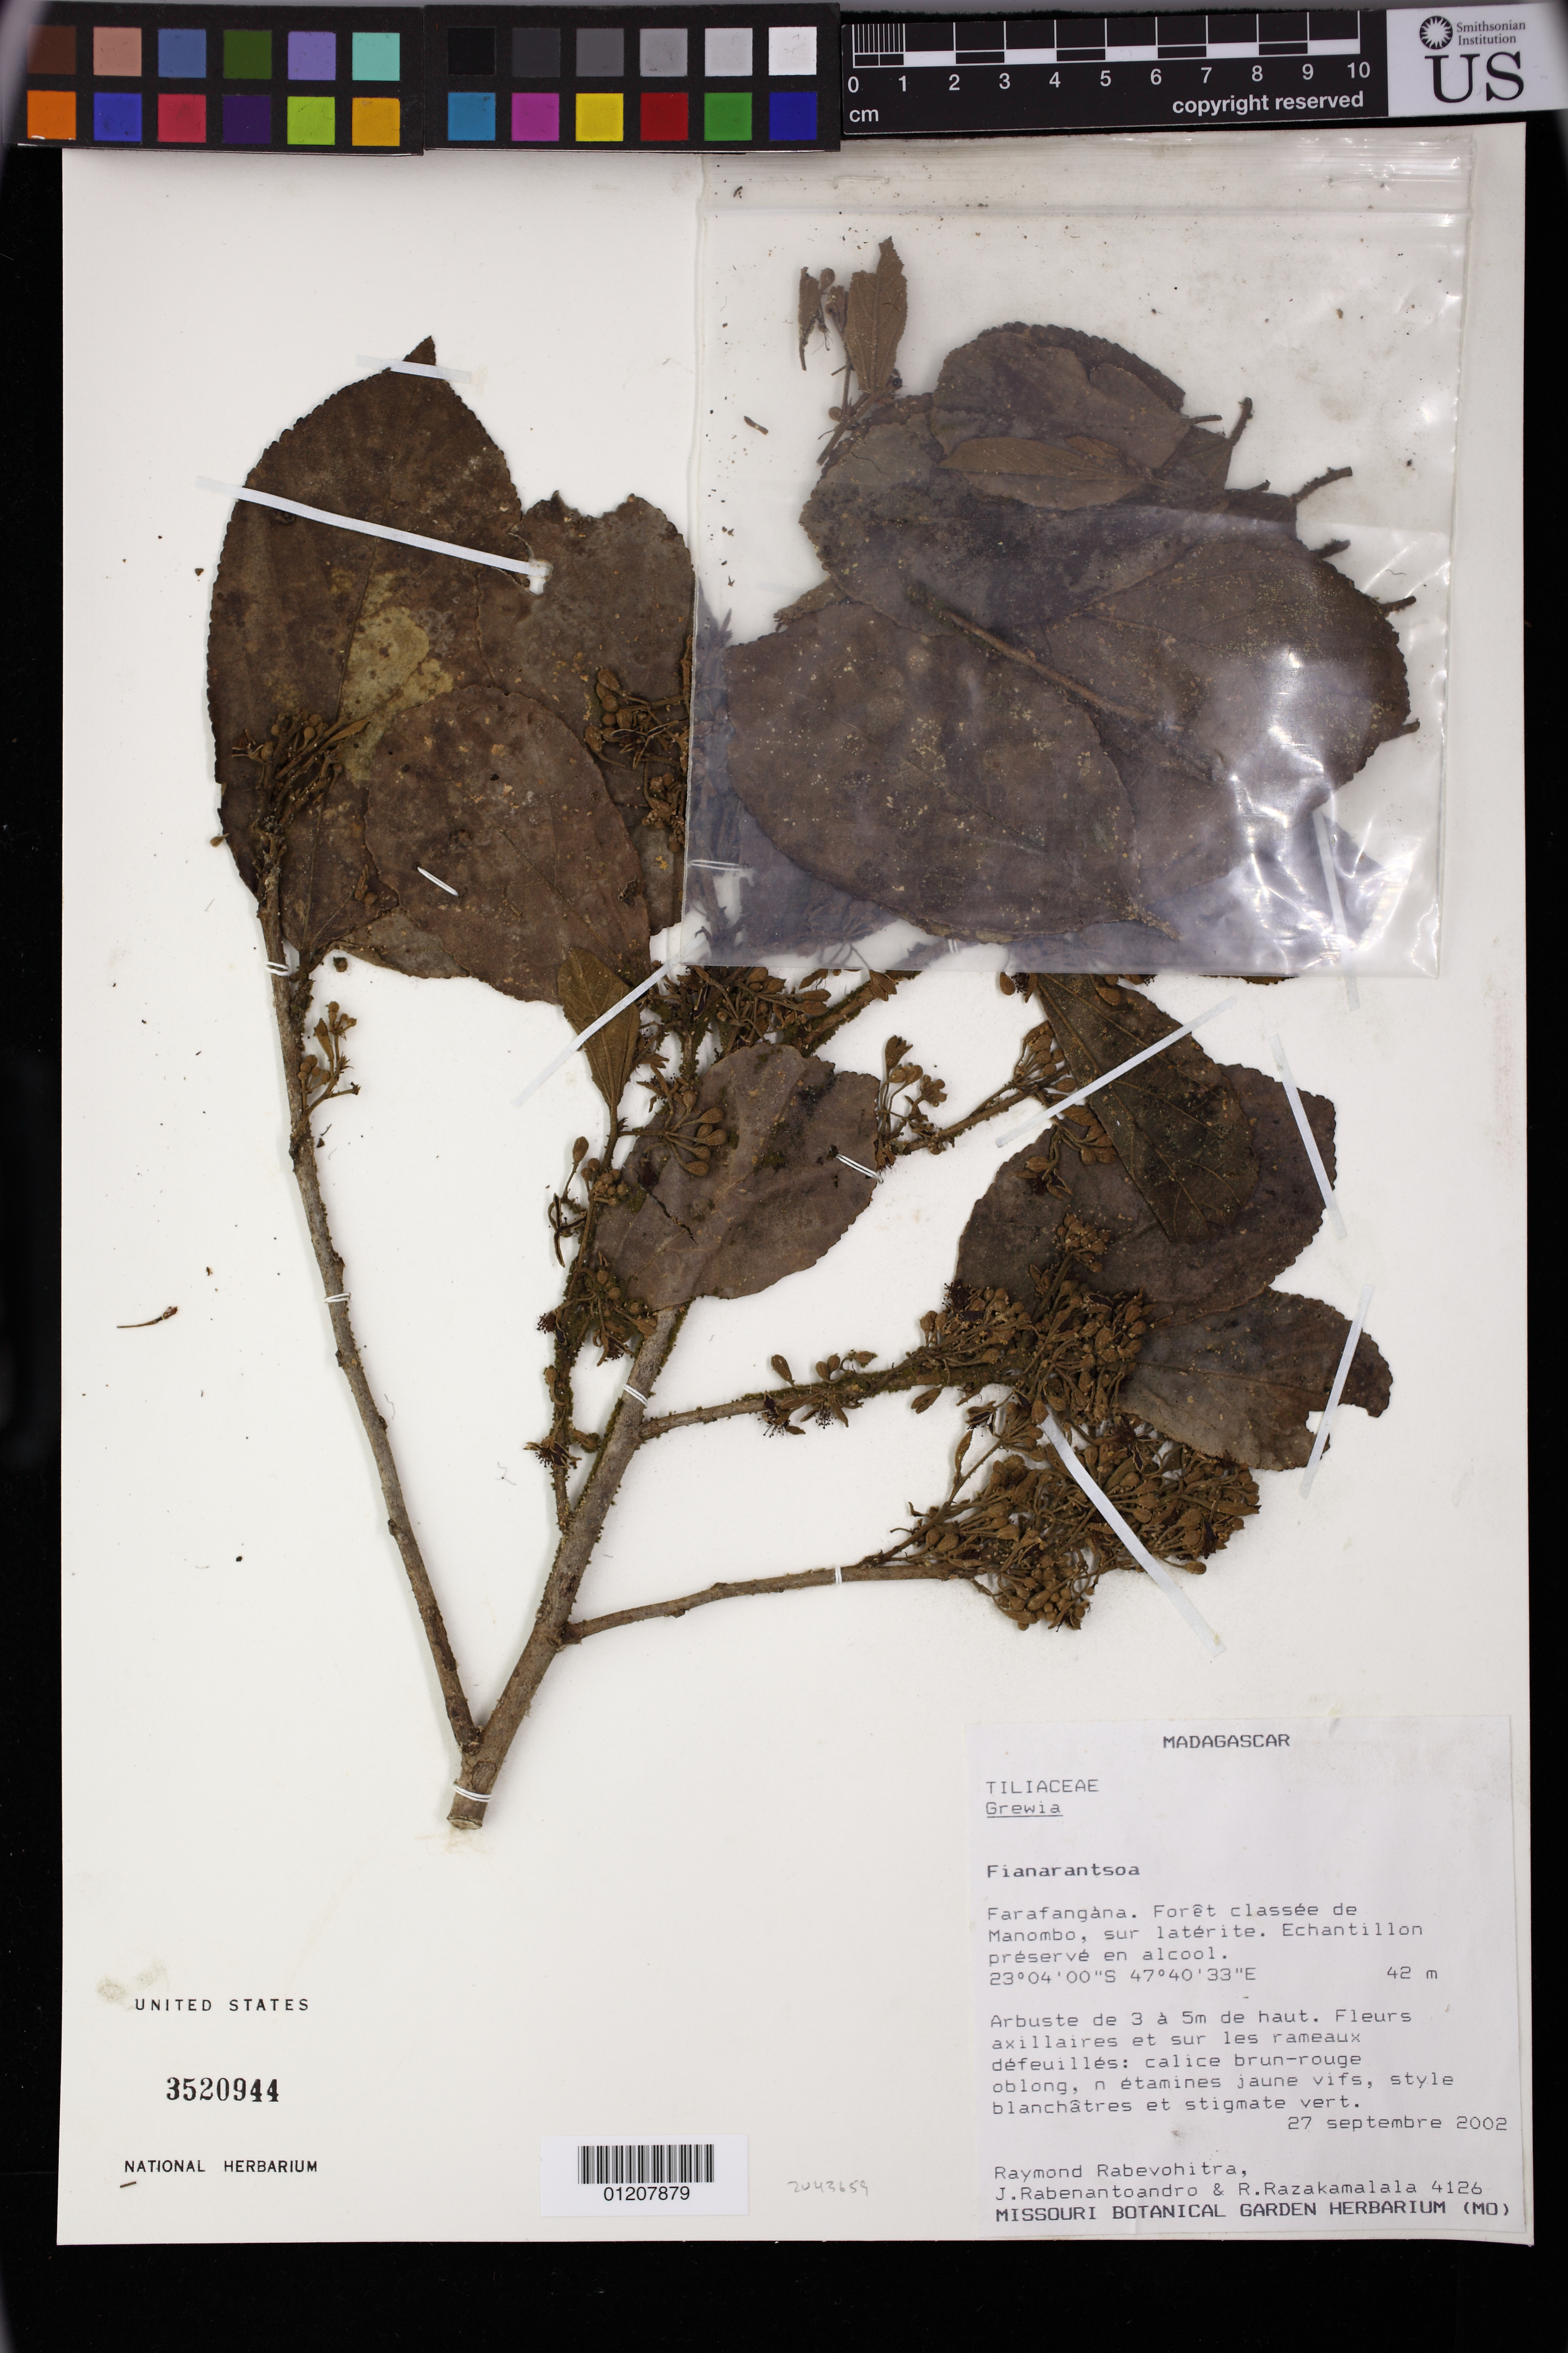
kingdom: Plantae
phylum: Tracheophyta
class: Magnoliopsida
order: Malvales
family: Malvaceae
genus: Grewia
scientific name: Grewia sp.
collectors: R. Rabevohitra, J. Rabenantoandro & R. Razakamalala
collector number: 4126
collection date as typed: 27 Sep 2002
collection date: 2002-09-27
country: Madagascar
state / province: Atsimo-Atsinanana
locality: Fianarantsoa: Farafangana. Foret classee de Manombo, sur laterite.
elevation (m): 42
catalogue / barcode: US 3520944